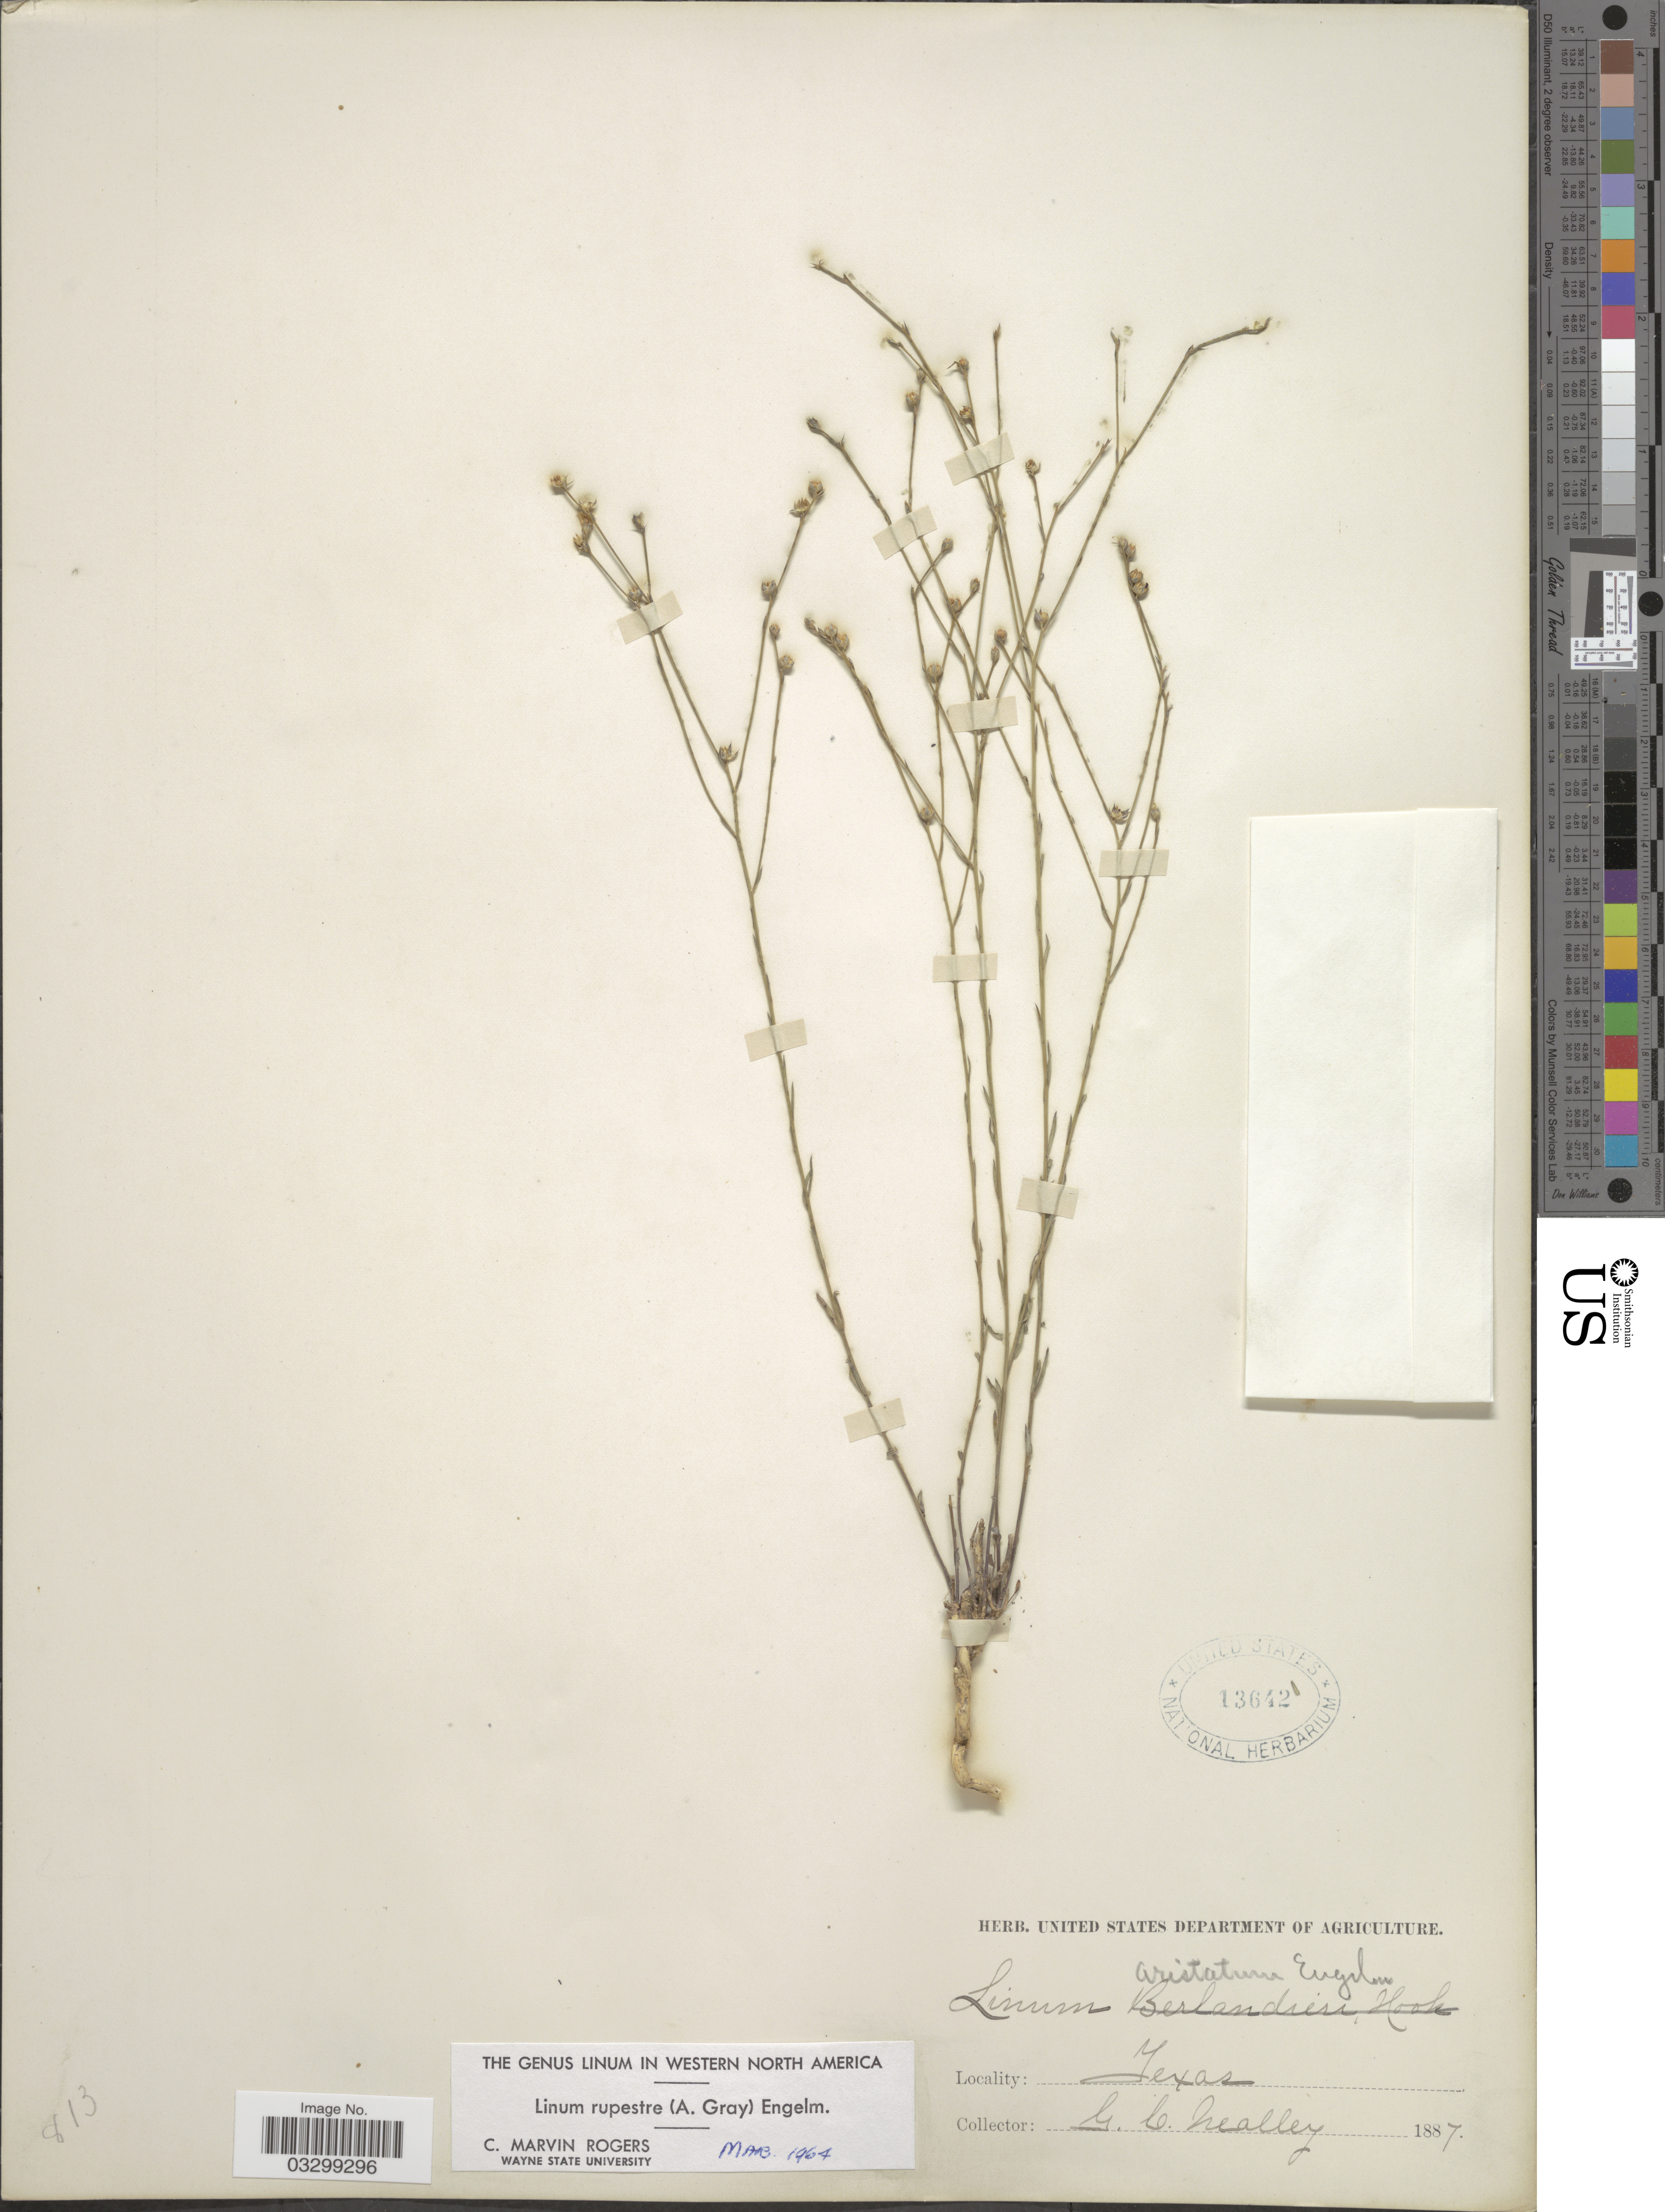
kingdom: Plantae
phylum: Tracheophyta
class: Magnoliopsida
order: Malpighiales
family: Linaceae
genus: Linum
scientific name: Linum rupestre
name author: Engelm.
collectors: G. Neally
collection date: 1887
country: United States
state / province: Texas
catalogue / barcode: US 13642